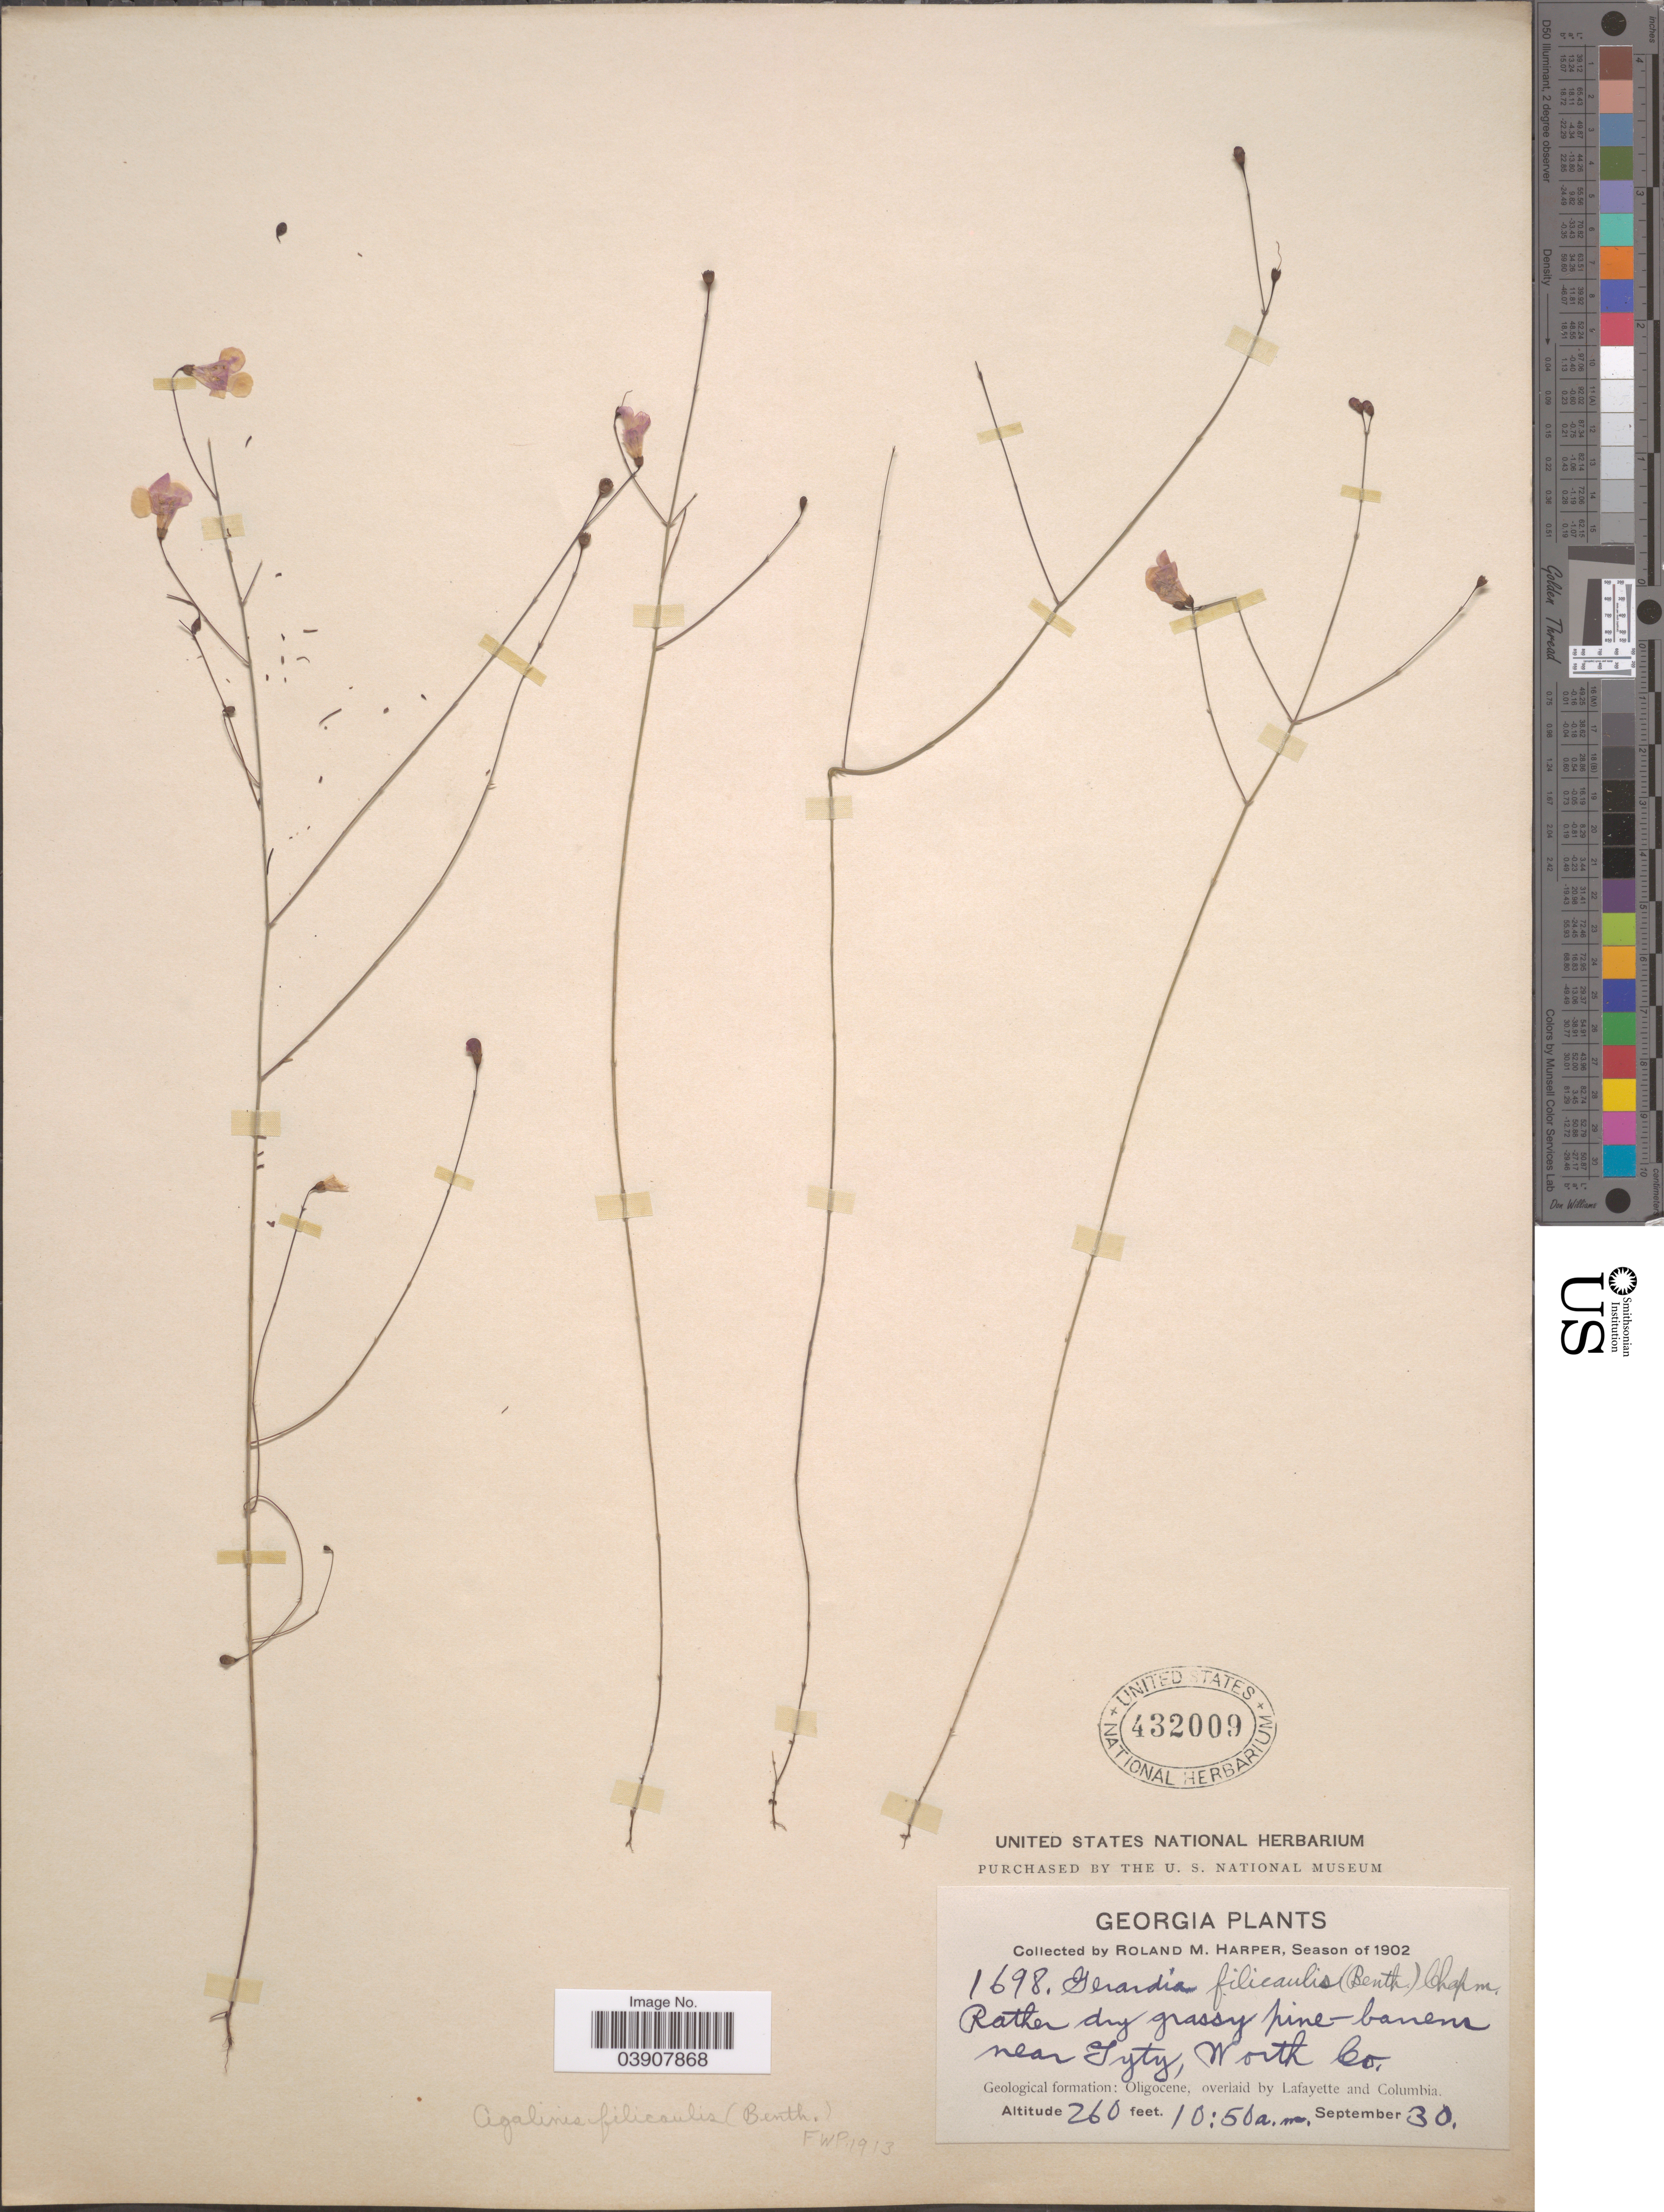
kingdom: Plantae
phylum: Tracheophyta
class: Magnoliopsida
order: Lamiales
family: Orobanchaceae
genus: Agalinis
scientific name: Agalinis filicaulis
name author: (Benth.) Pennell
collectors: R. M. Harper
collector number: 1698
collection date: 1902-09-30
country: United States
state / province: Georgia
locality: Near Tyty, Worth Co. Geological formation: Oligocene, overlaid by Lafayette and Columbia.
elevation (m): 79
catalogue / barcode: US 432009